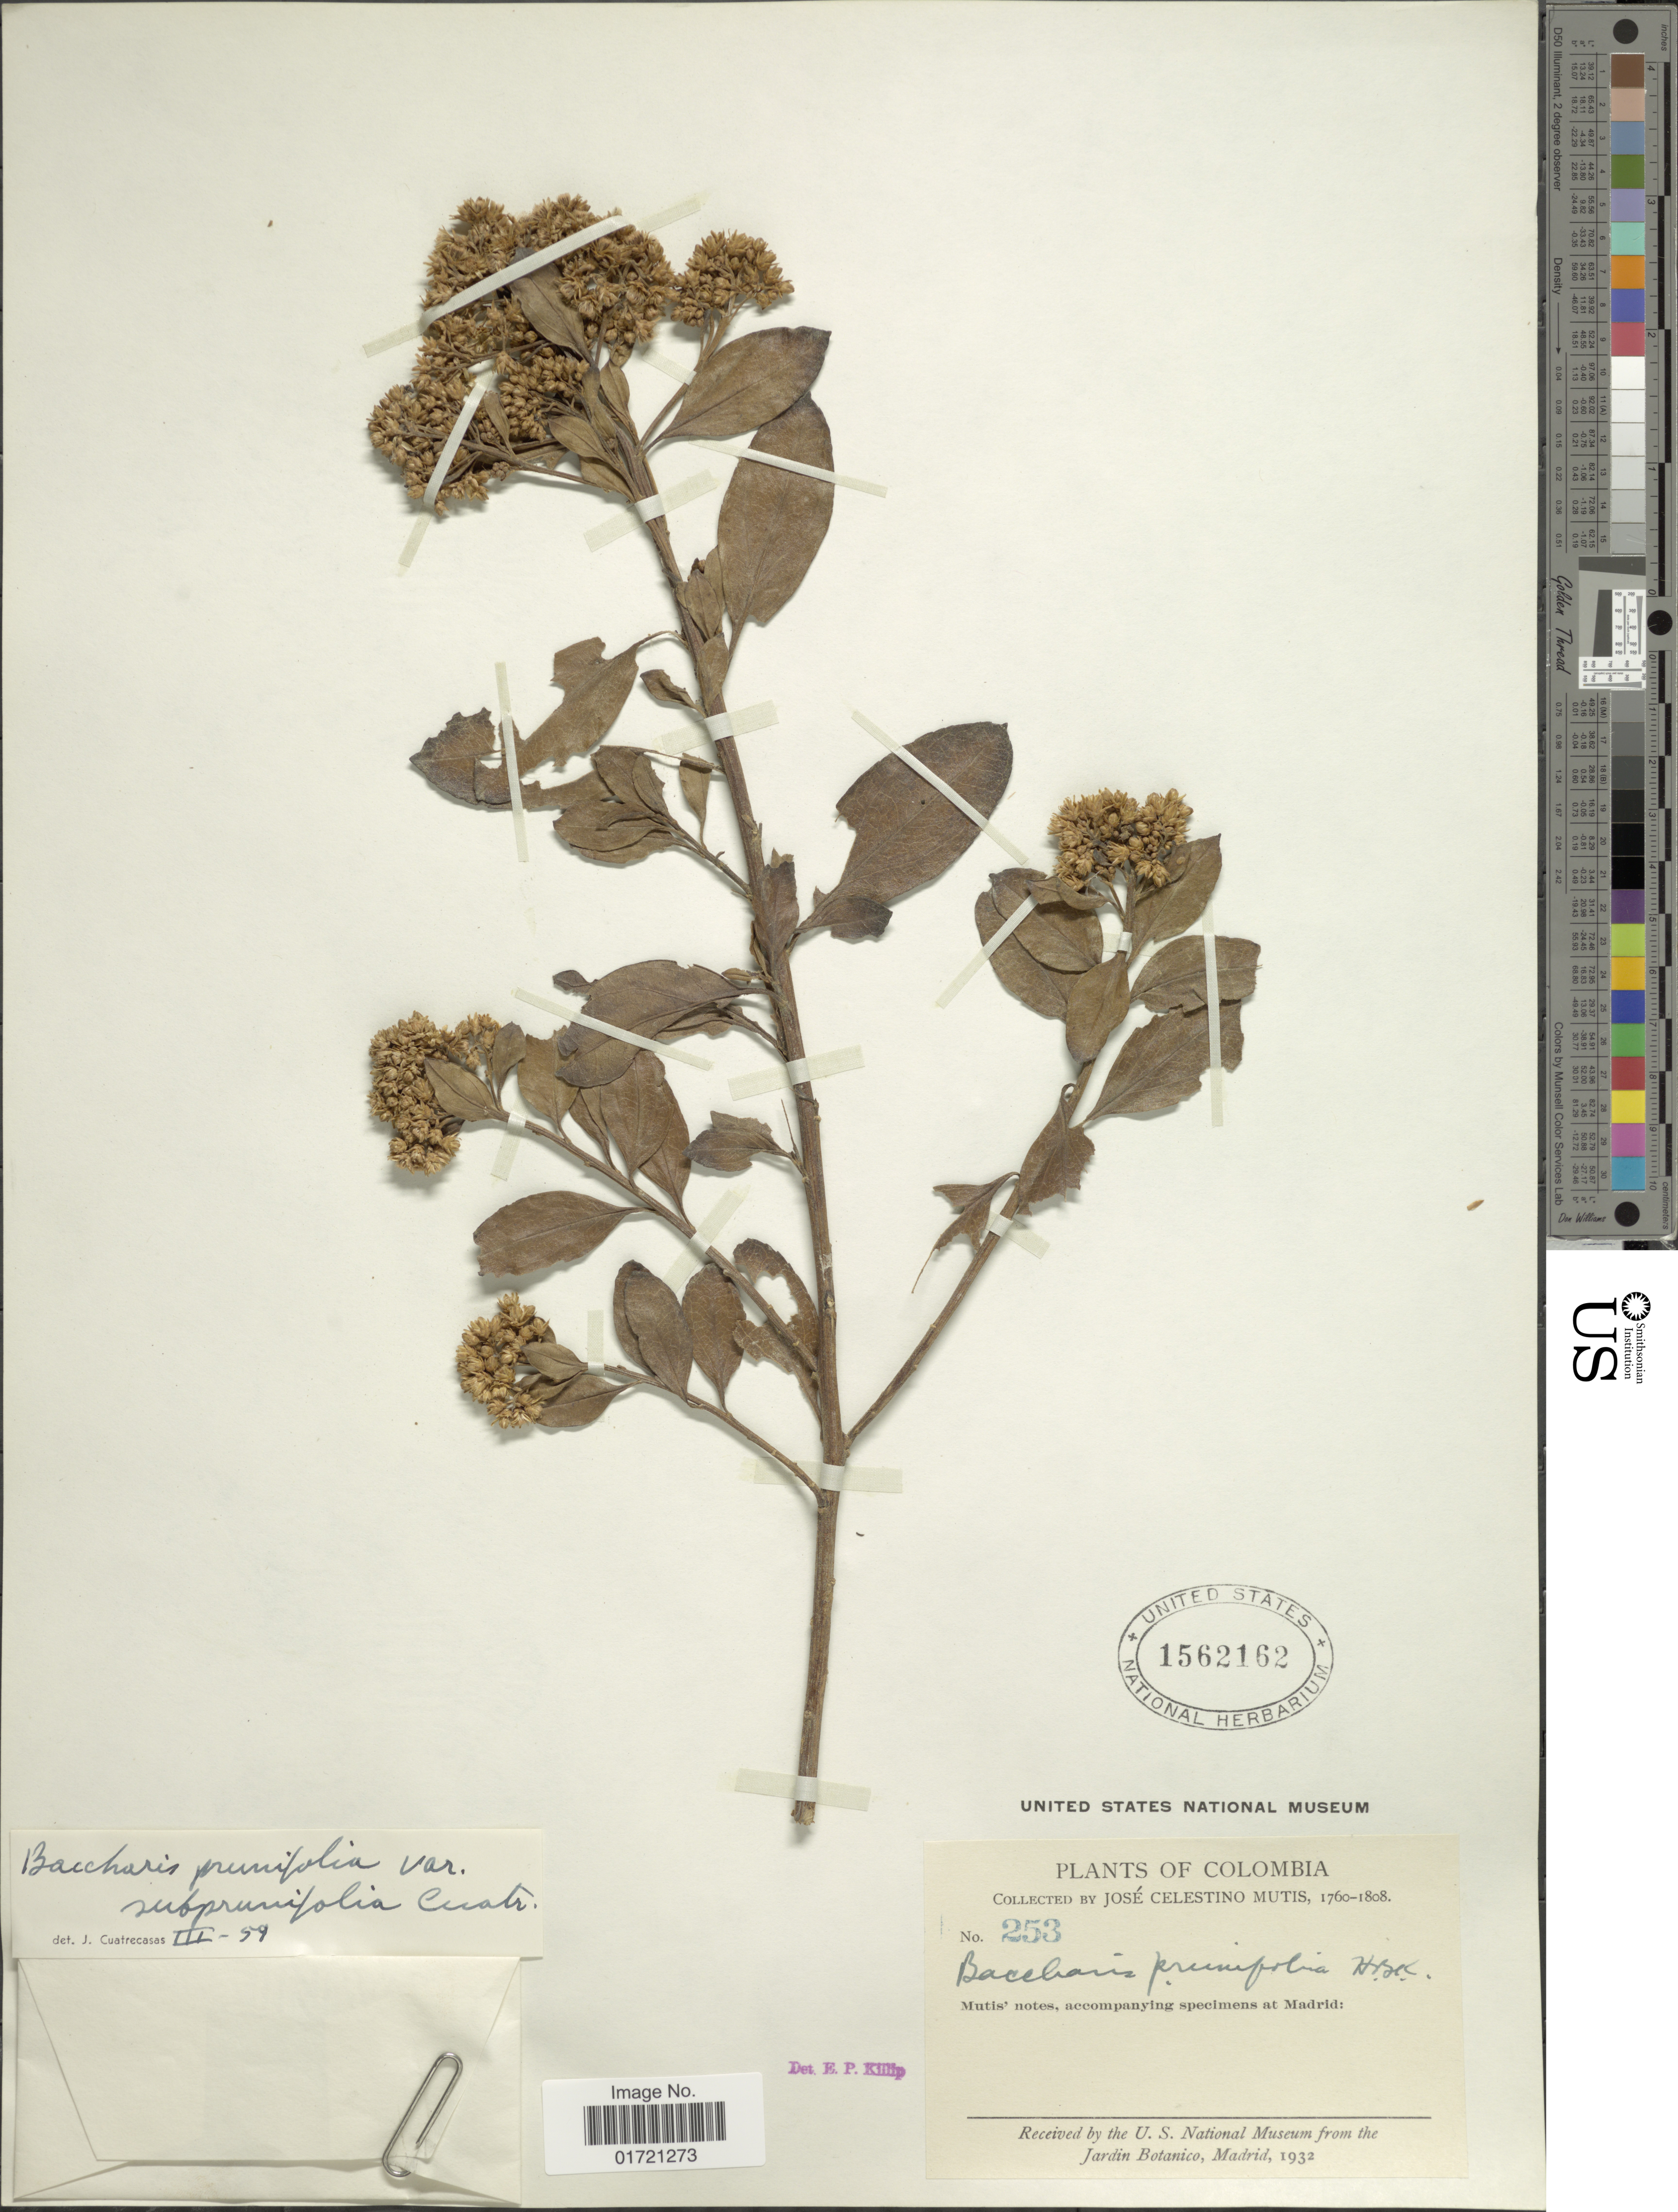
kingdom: Plantae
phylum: Tracheophyta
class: Magnoliopsida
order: Asterales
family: Asteraceae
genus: Baccharis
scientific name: Baccharis prunifolia var. subprunifolia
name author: Cuatrec.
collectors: J. C. B. Mutis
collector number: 253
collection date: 1760/1808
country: Colombia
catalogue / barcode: US 1562162